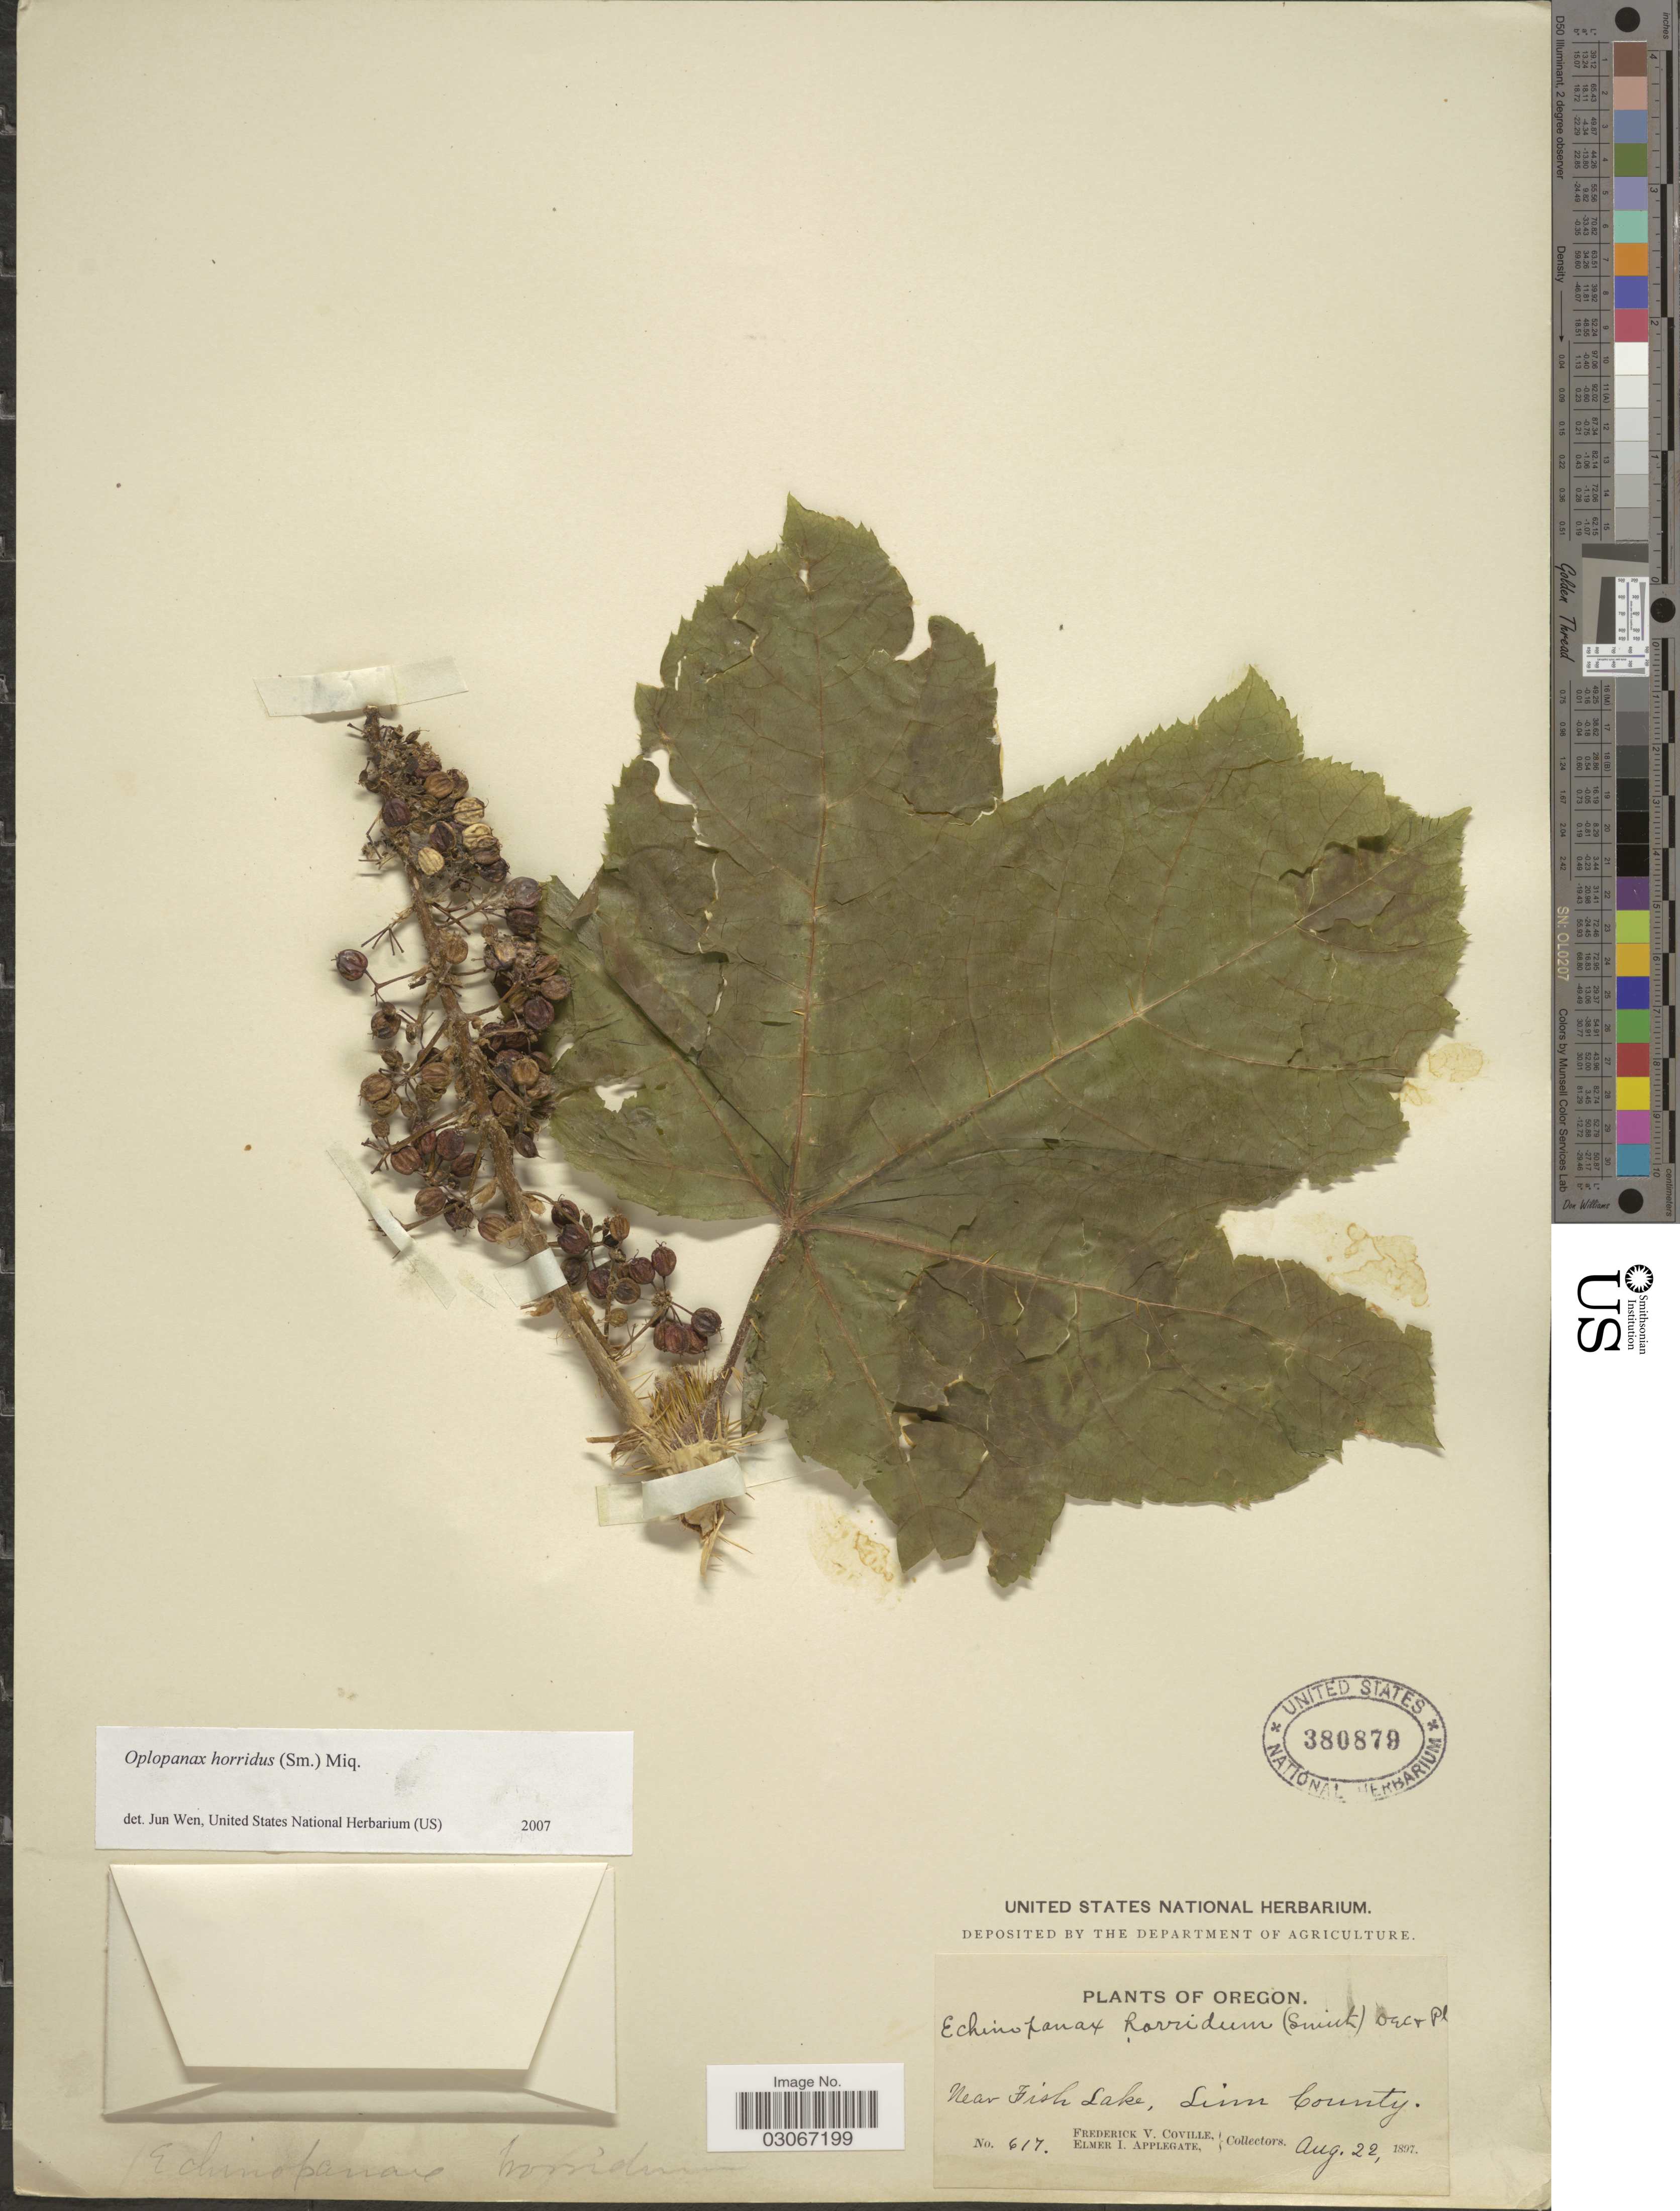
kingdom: Plantae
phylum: Tracheophyta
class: Magnoliopsida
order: Apiales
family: Apiaceae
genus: Opopanax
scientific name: Opopanax horridus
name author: Miq. ex Dippel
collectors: F. V. Coville & E. I. Applegate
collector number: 617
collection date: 1897-08-22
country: United States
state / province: Oregon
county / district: Linn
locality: Near Fish Lake, Linn County.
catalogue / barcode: US 380879